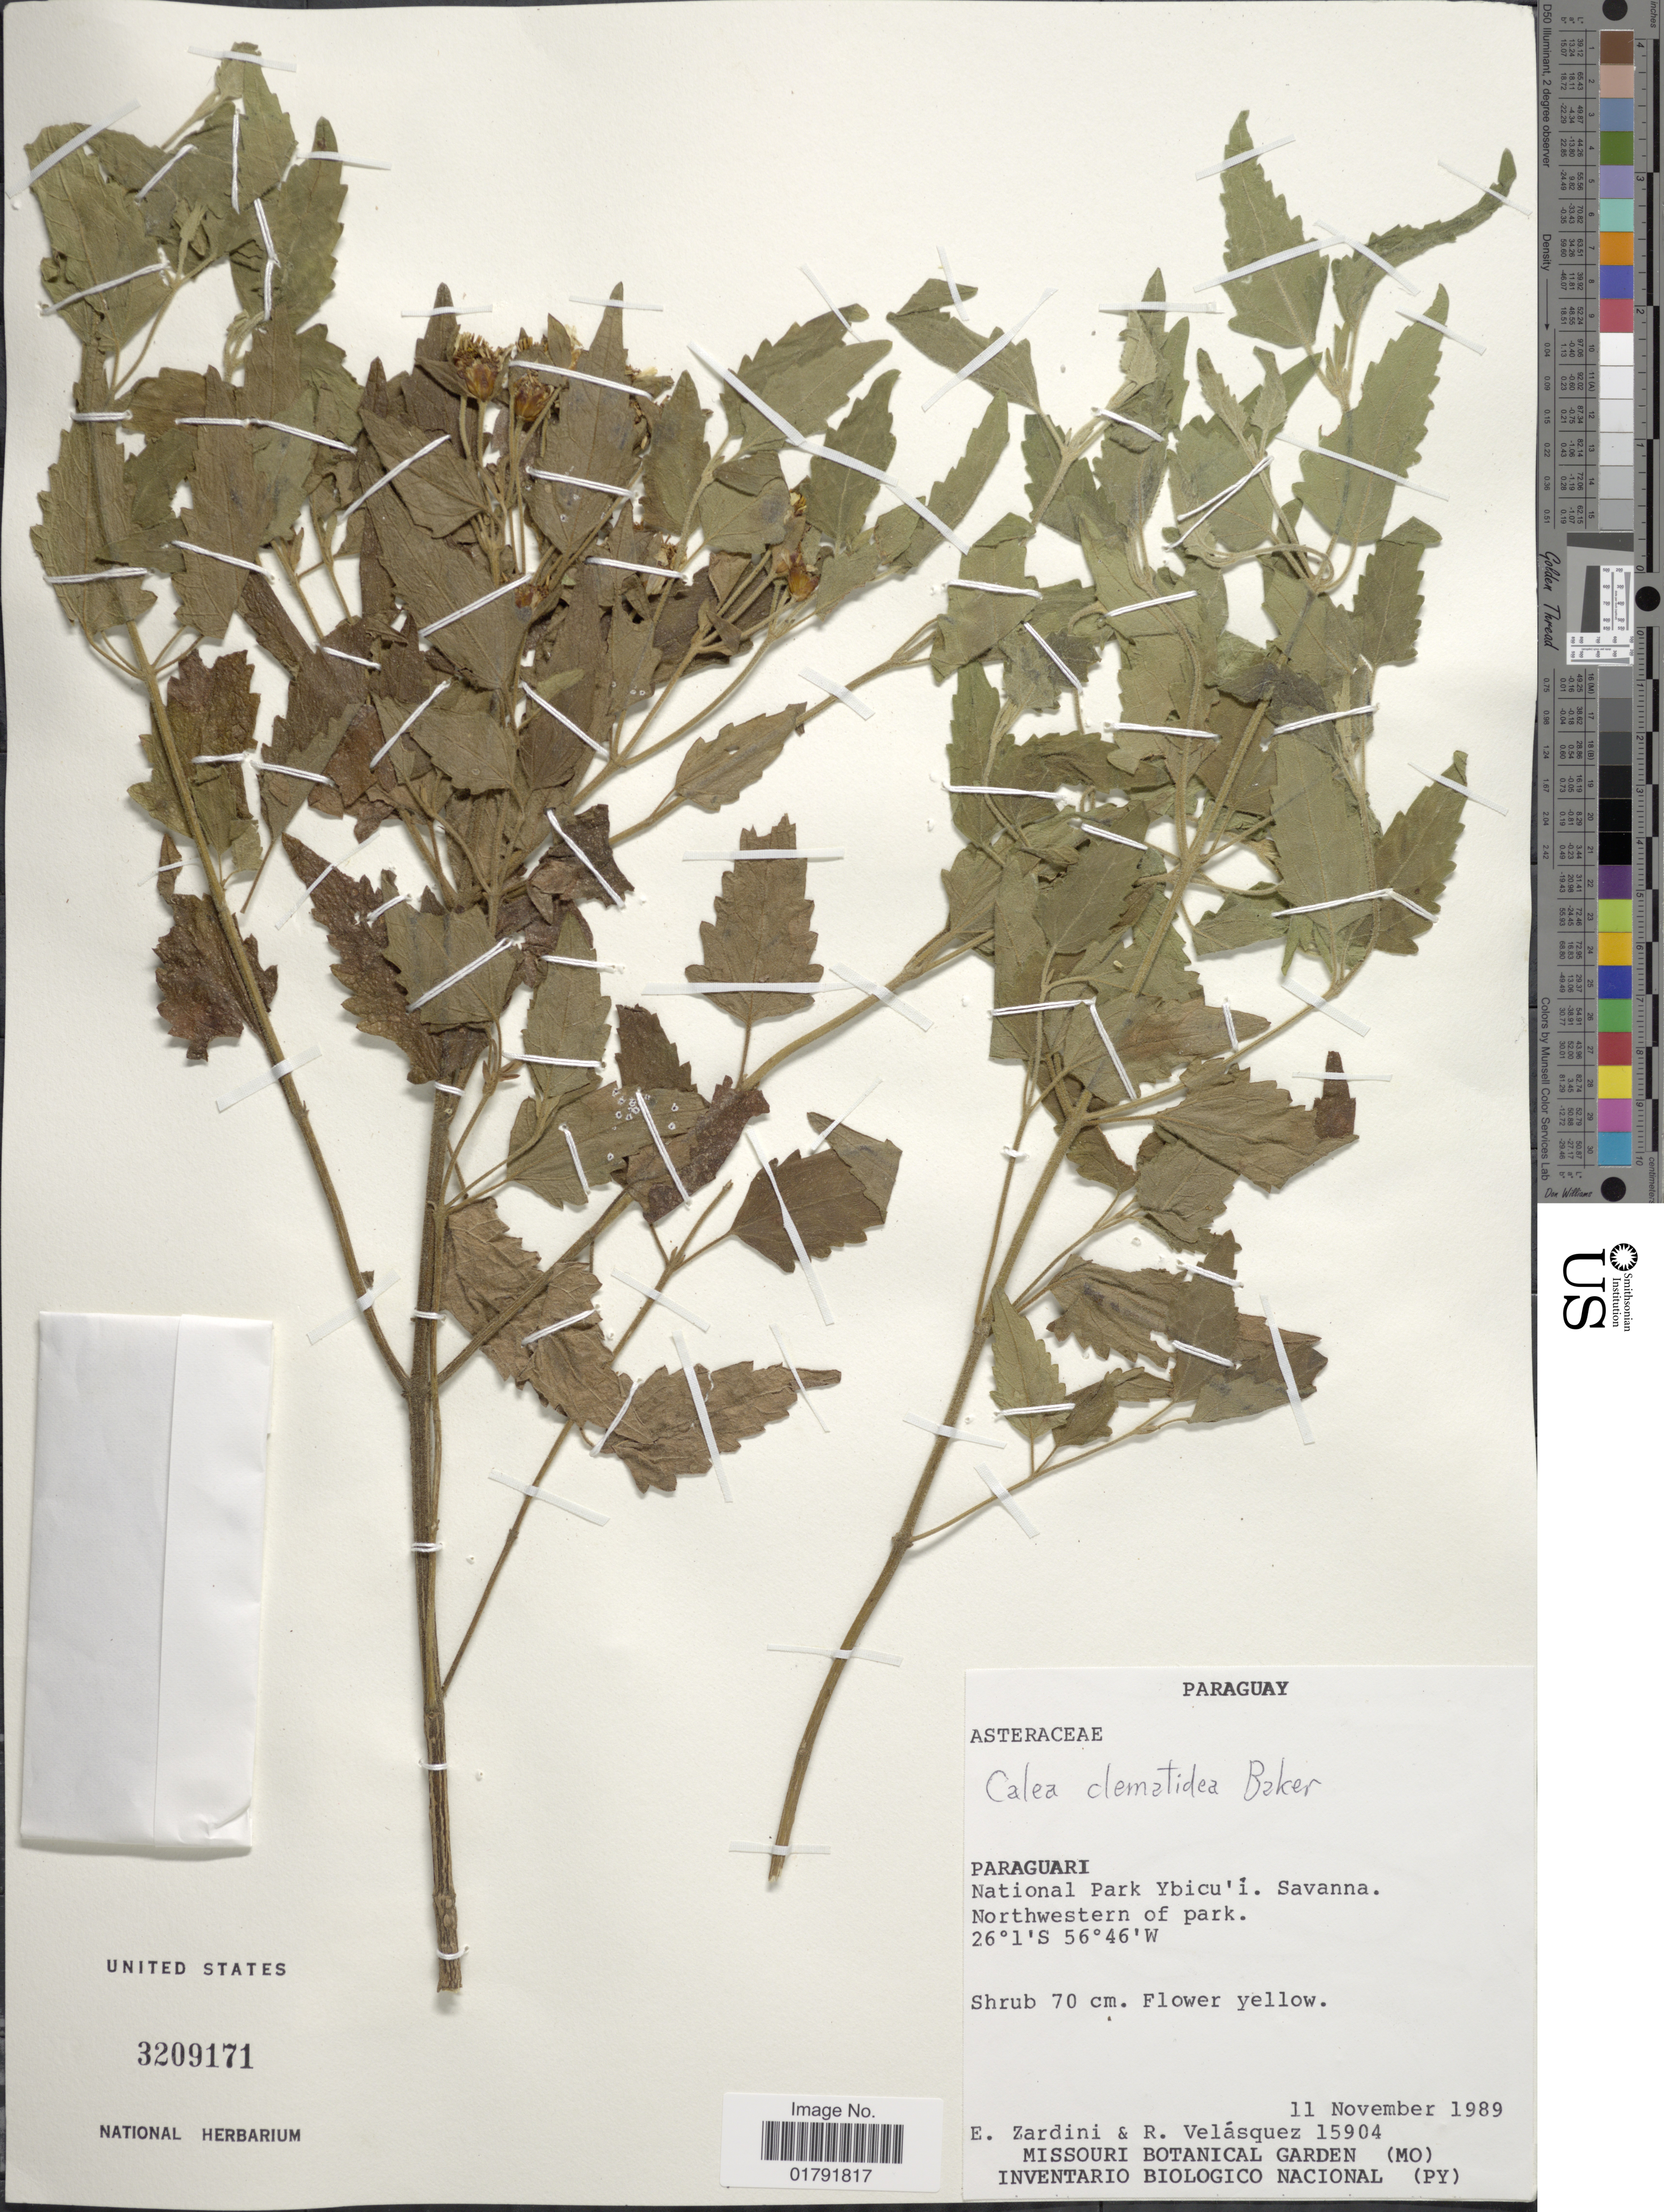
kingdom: Plantae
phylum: Tracheophyta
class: Magnoliopsida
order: Asterales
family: Asteraceae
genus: Calea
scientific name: Calea clematidea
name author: Baker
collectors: E. M. Zardini & R. Velásquez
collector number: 15904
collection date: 1989-11-11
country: Paraguay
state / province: Paraguari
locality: National Park Ybicu'i, Savanna, Northwestern of park.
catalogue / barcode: US 3209171